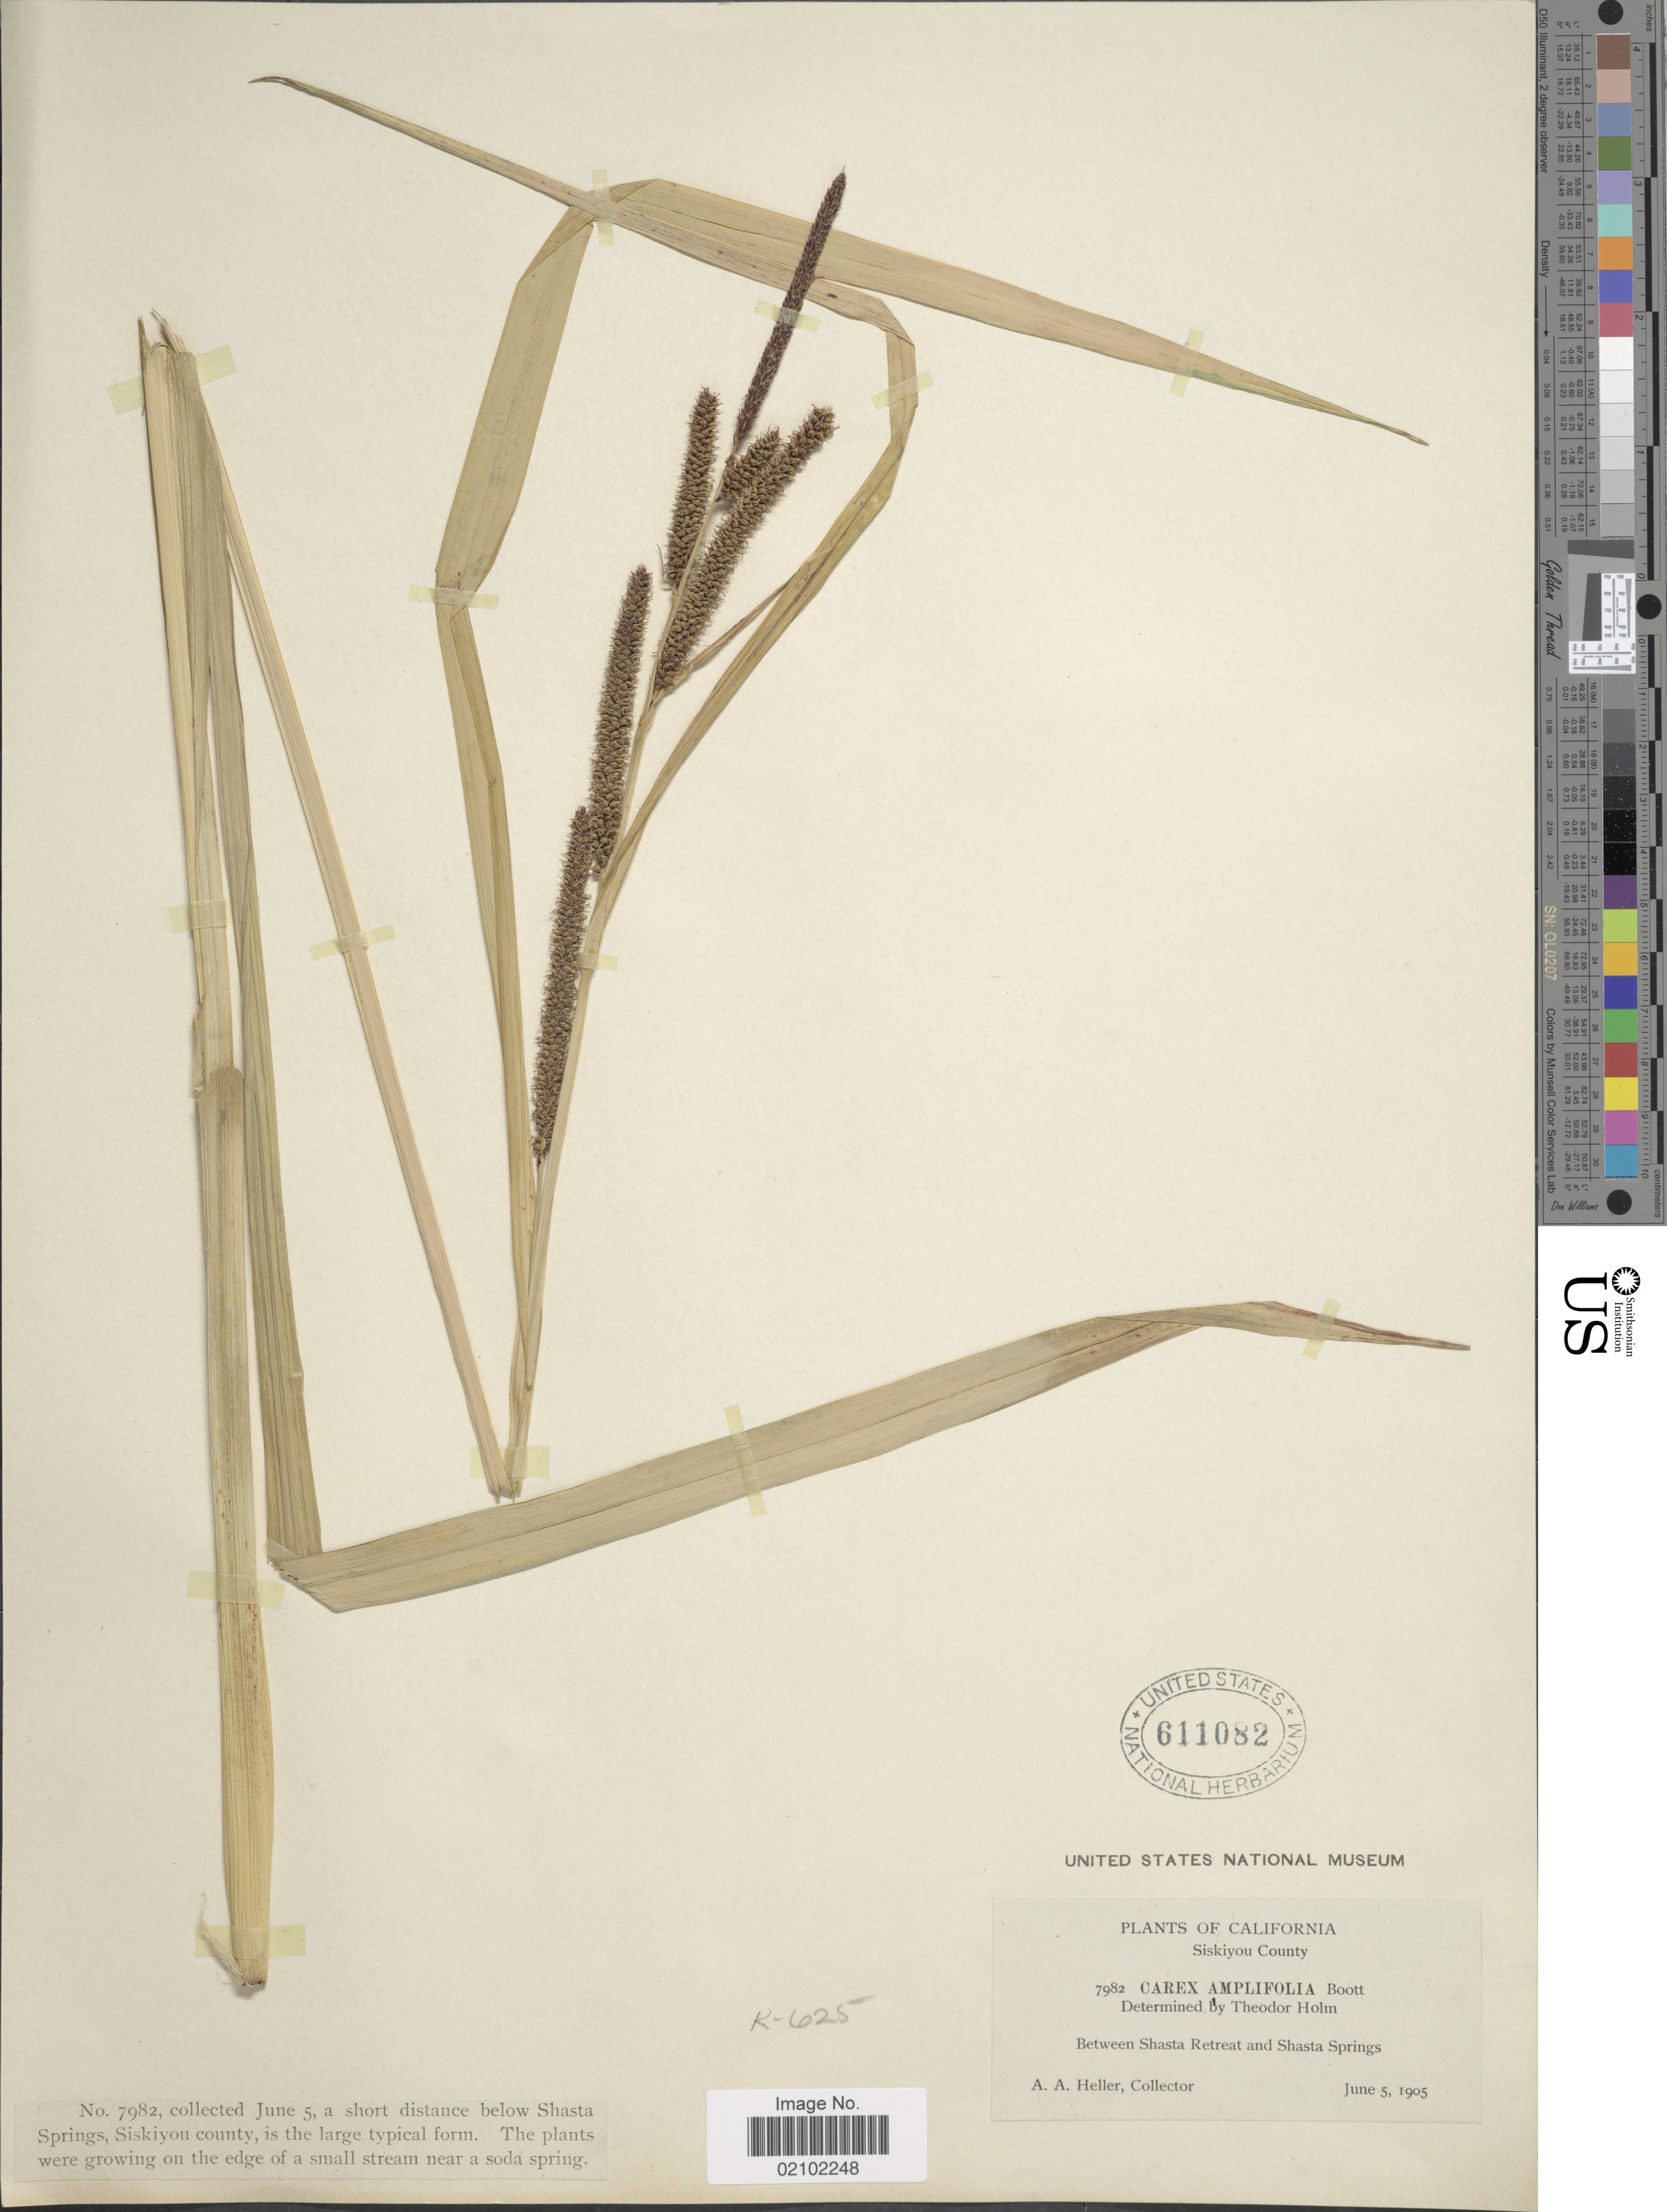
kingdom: Plantae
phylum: Tracheophyta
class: Liliopsida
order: Poales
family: Cyperaceae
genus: Carex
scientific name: Carex amplifolia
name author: Boott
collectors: A. A. Heller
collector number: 7982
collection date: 1905-06-05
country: United States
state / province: California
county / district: Siskiyou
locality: Siskiyou County. Between Shasta Retreat and Shasta Springs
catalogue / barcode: US 611082